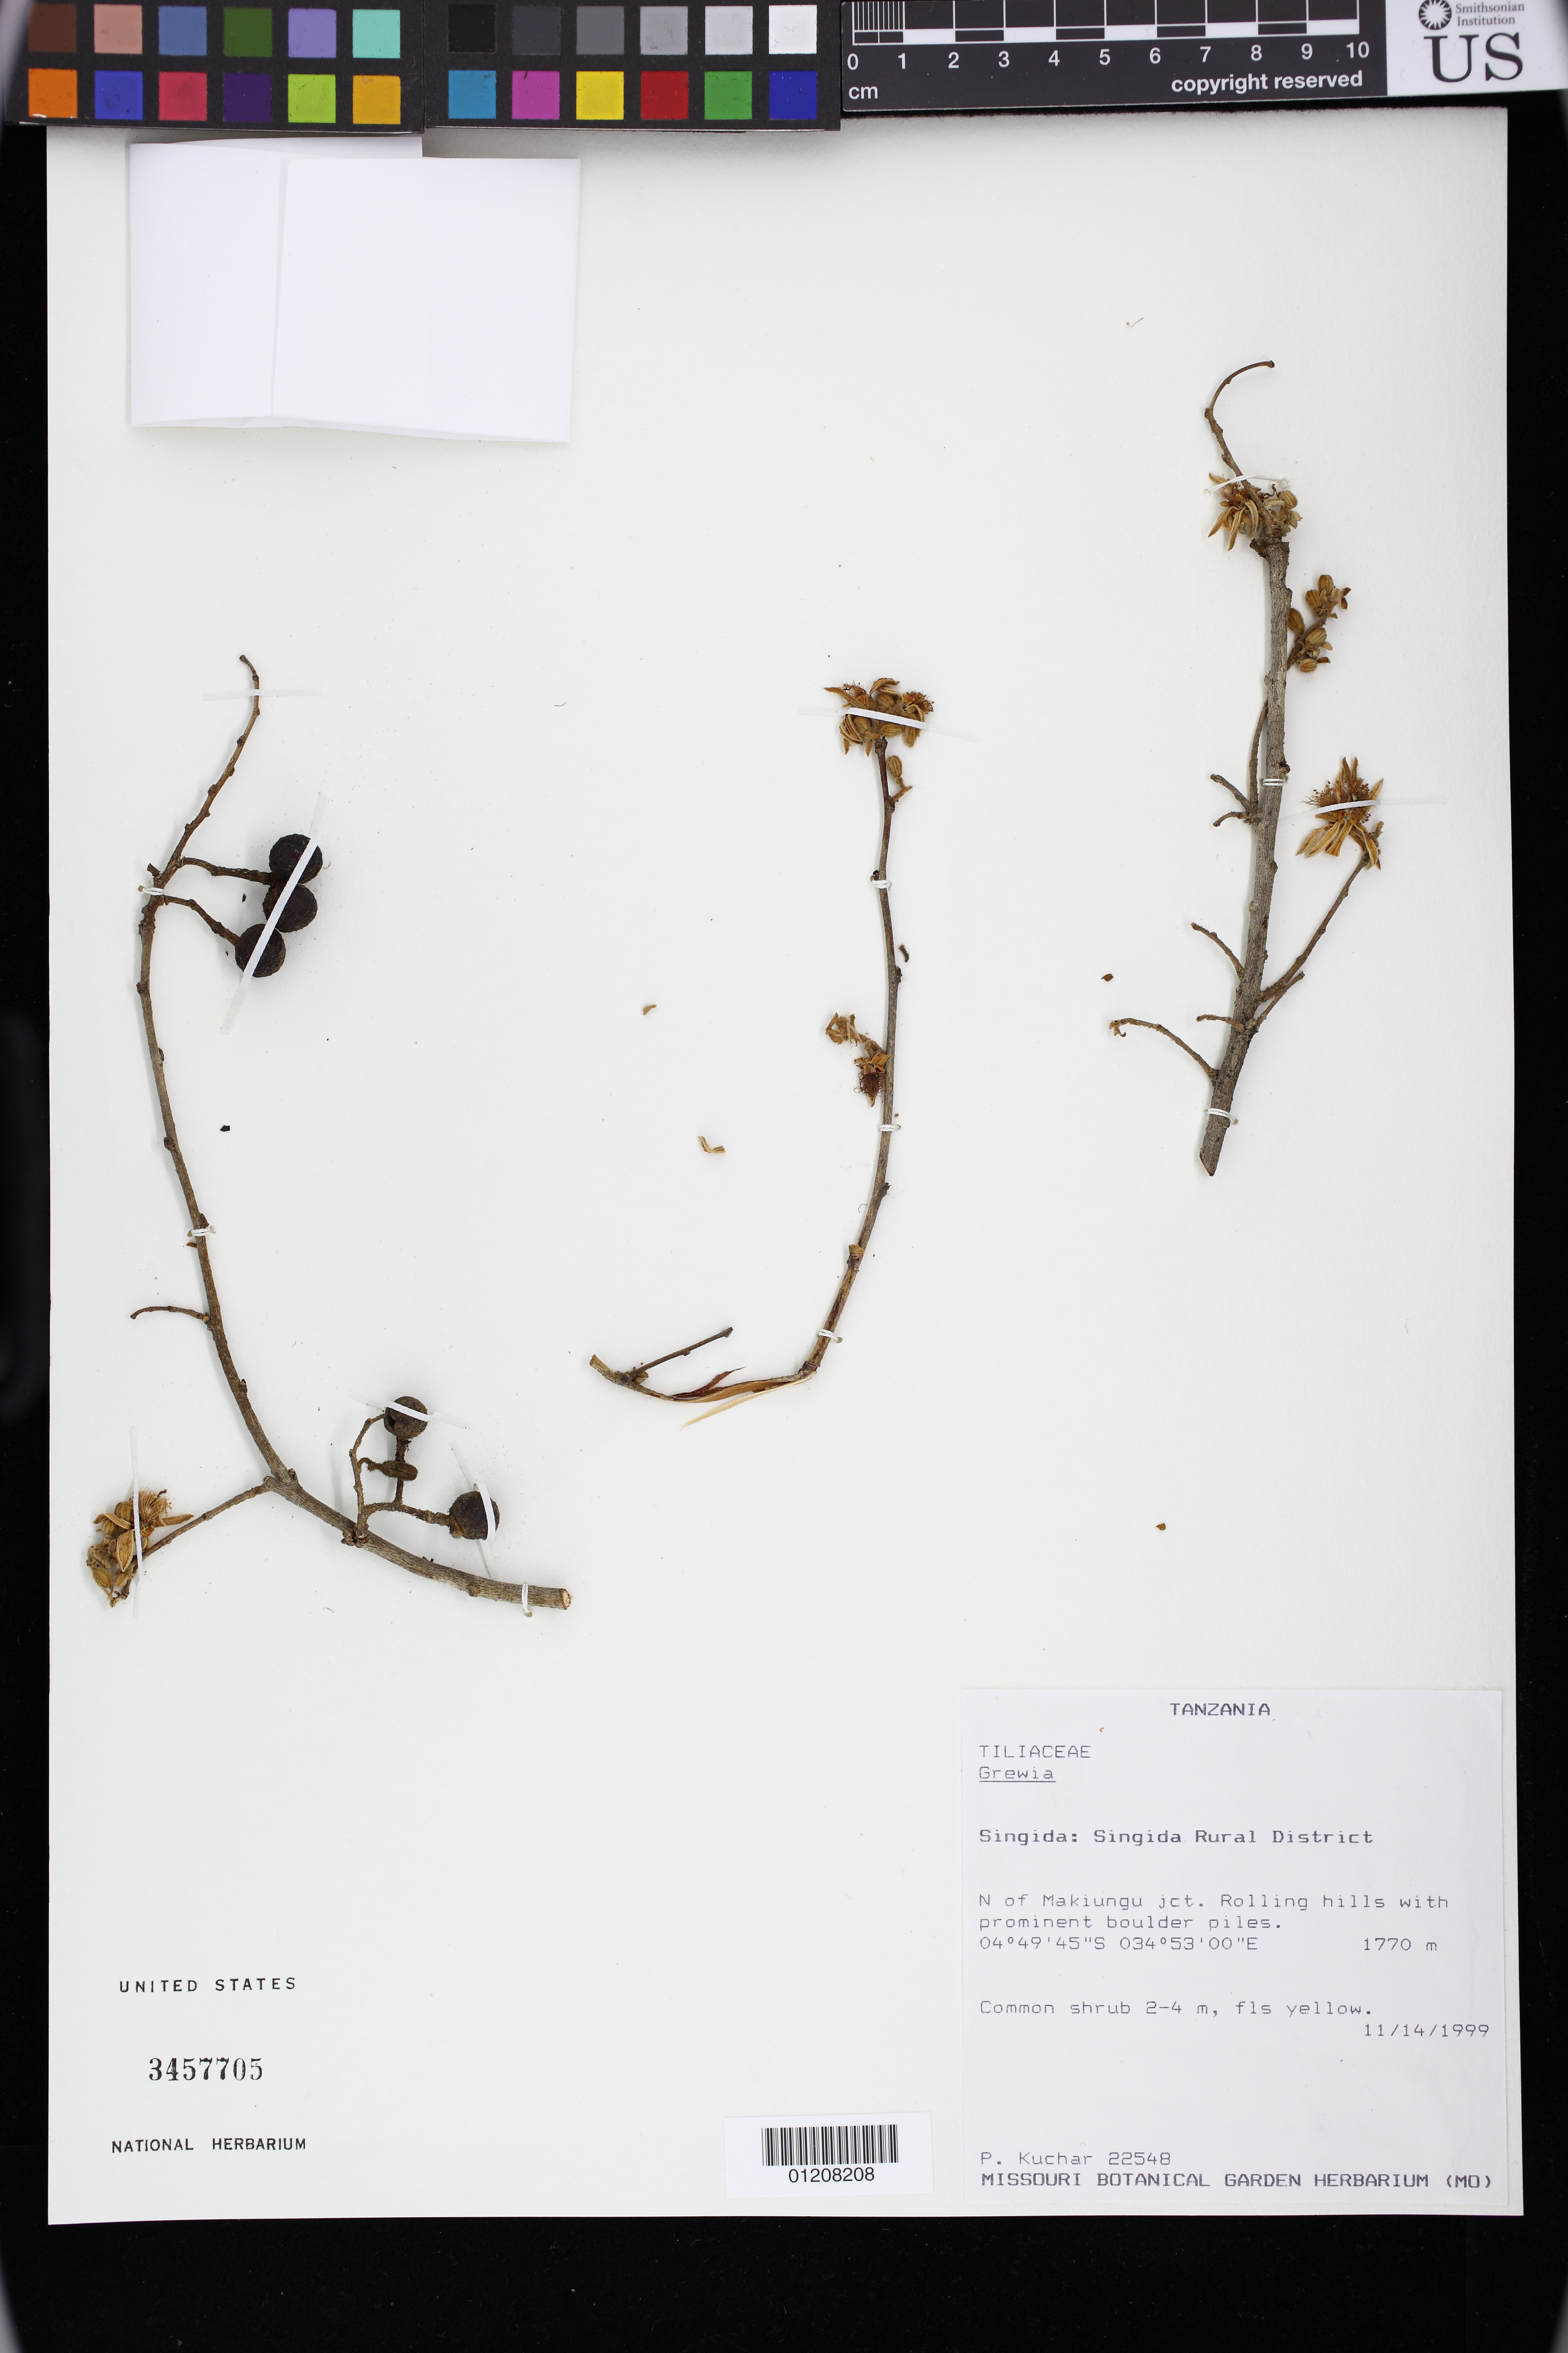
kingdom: Plantae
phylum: Tracheophyta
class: Magnoliopsida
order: Malvales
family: Malvaceae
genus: Grewia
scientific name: Grewia sp.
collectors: P. Kuchar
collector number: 22548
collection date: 1999-11-14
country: Tanzania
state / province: Singida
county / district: Singida Rural District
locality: N of Makiungu jct.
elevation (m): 1770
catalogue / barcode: US 3457705